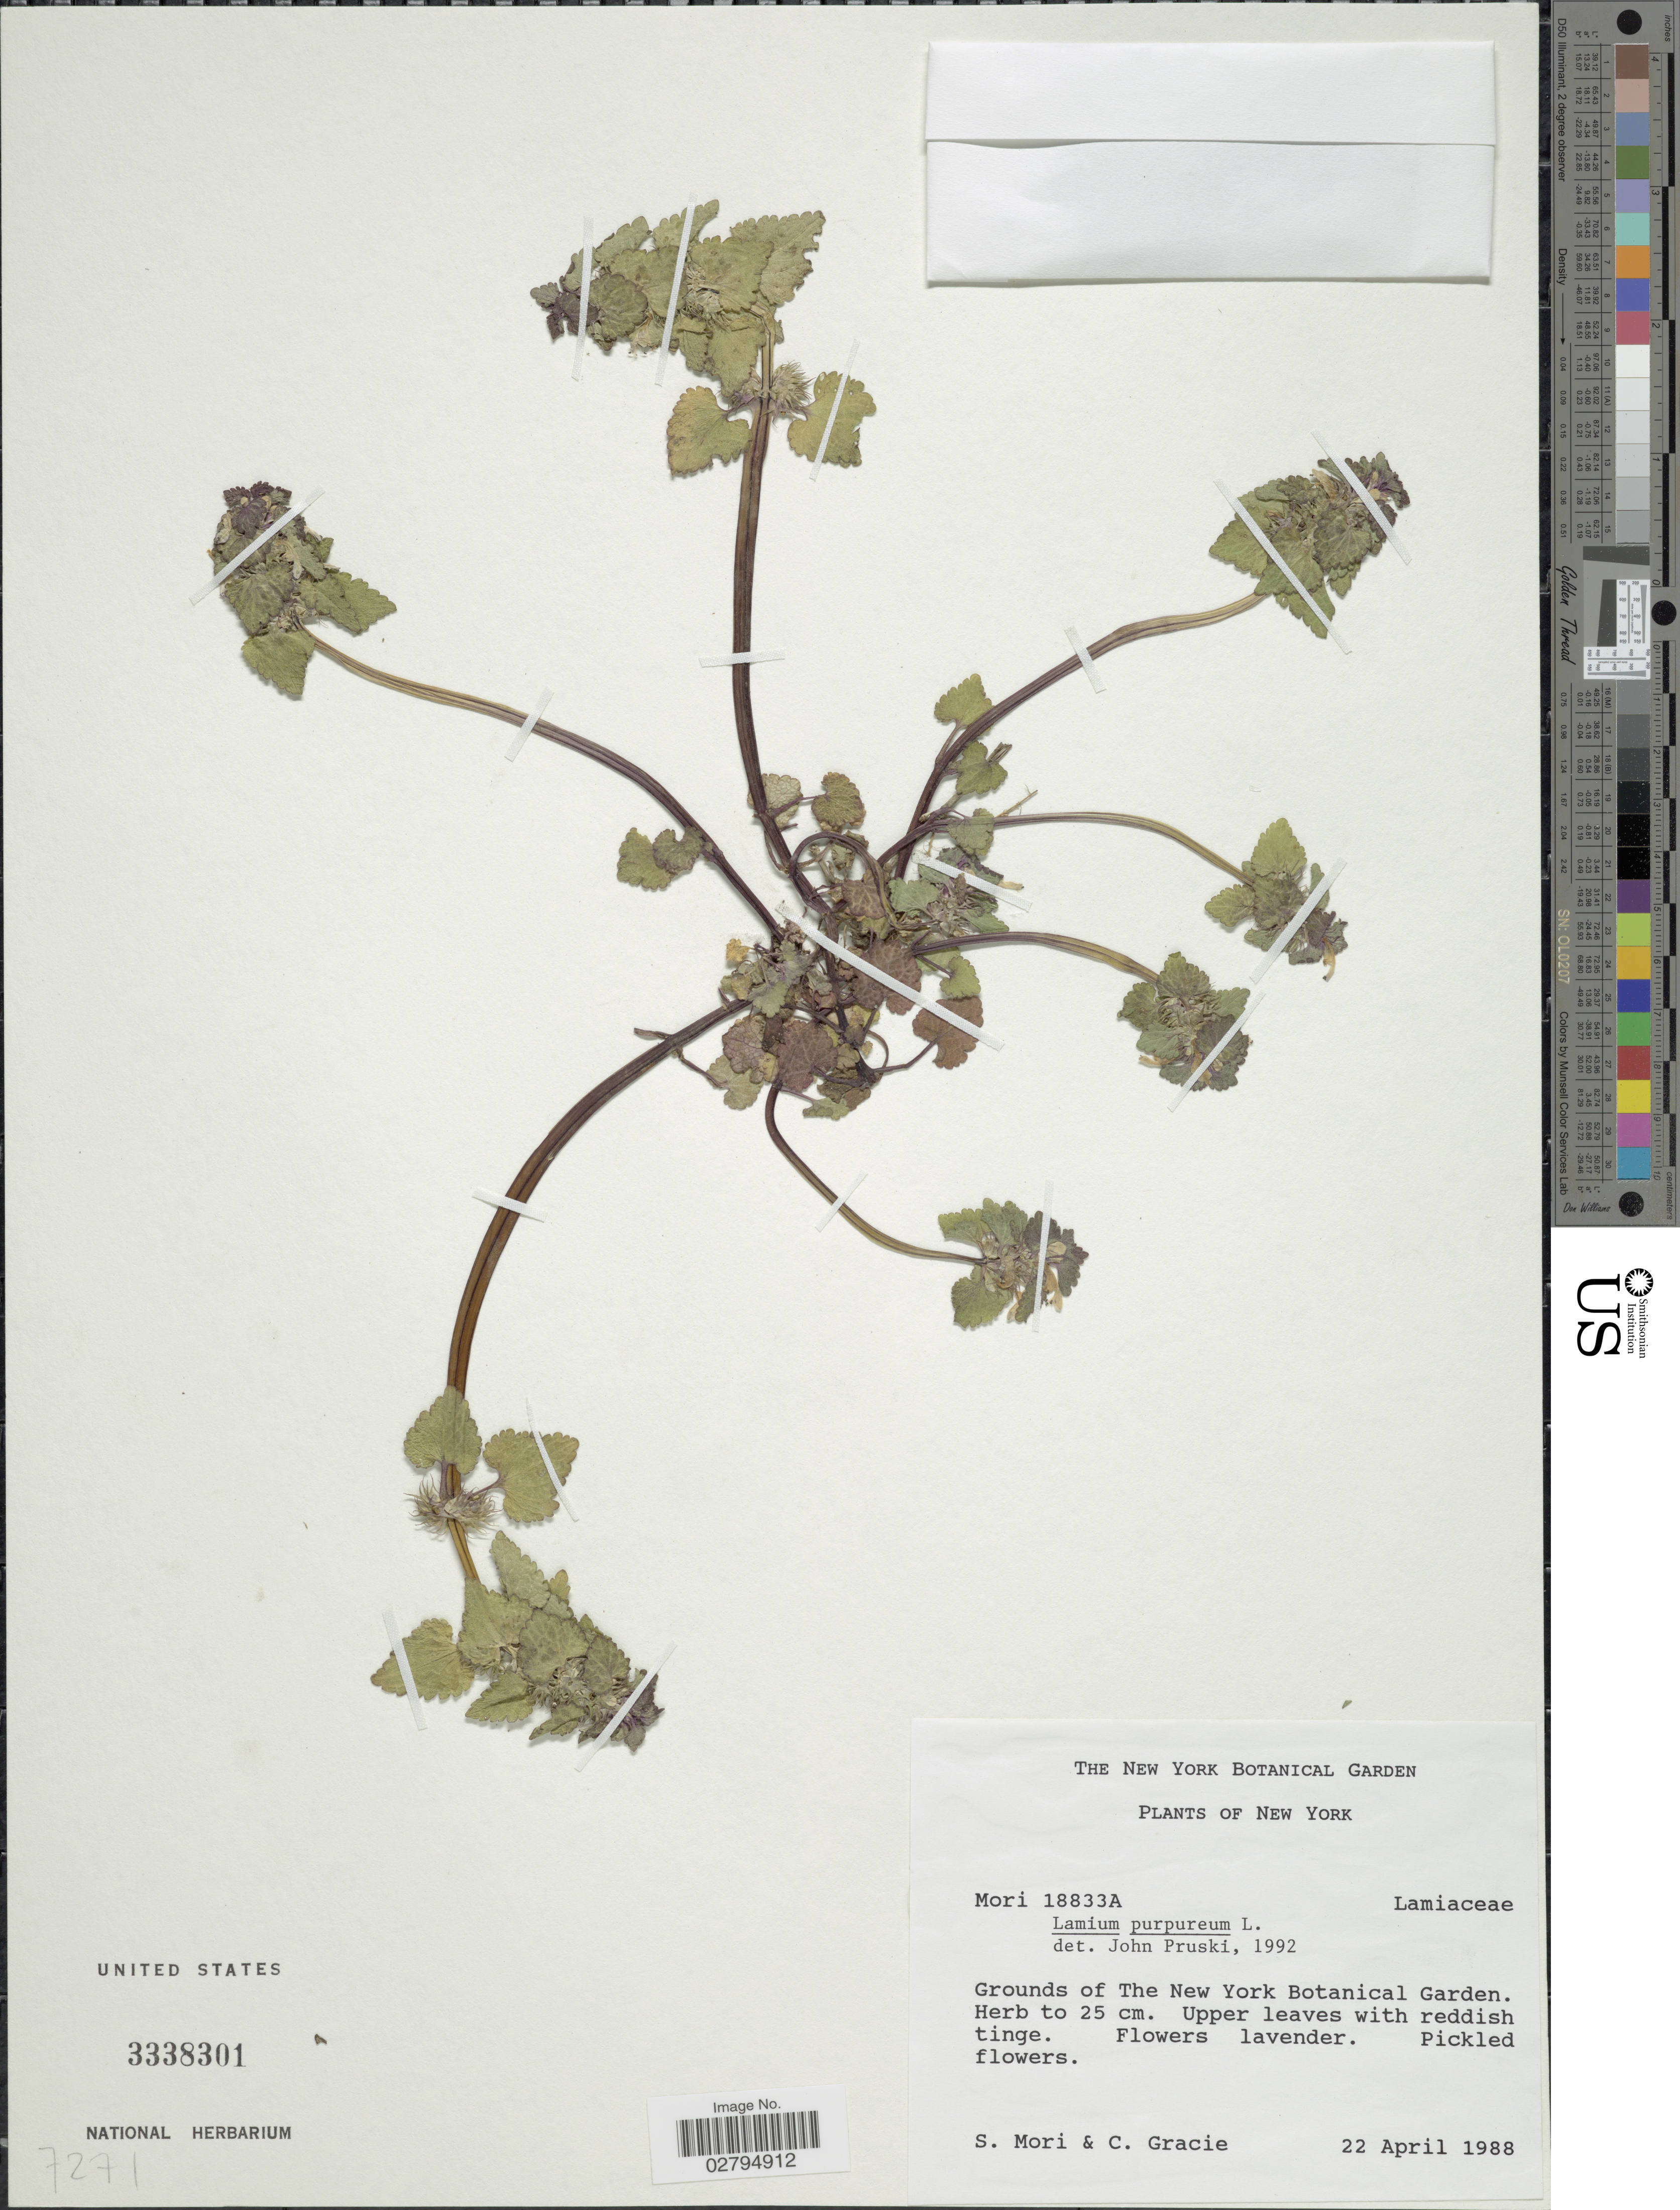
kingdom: Plantae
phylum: Tracheophyta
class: Magnoliopsida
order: Lamiales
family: Lamiaceae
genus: Lamium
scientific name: Lamium purpureum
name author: L.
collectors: S. Mori & C. A. Gracie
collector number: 18833A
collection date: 1988-04-22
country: United States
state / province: New York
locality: Grounds of The New York Botanical Garden.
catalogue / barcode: US 3338301